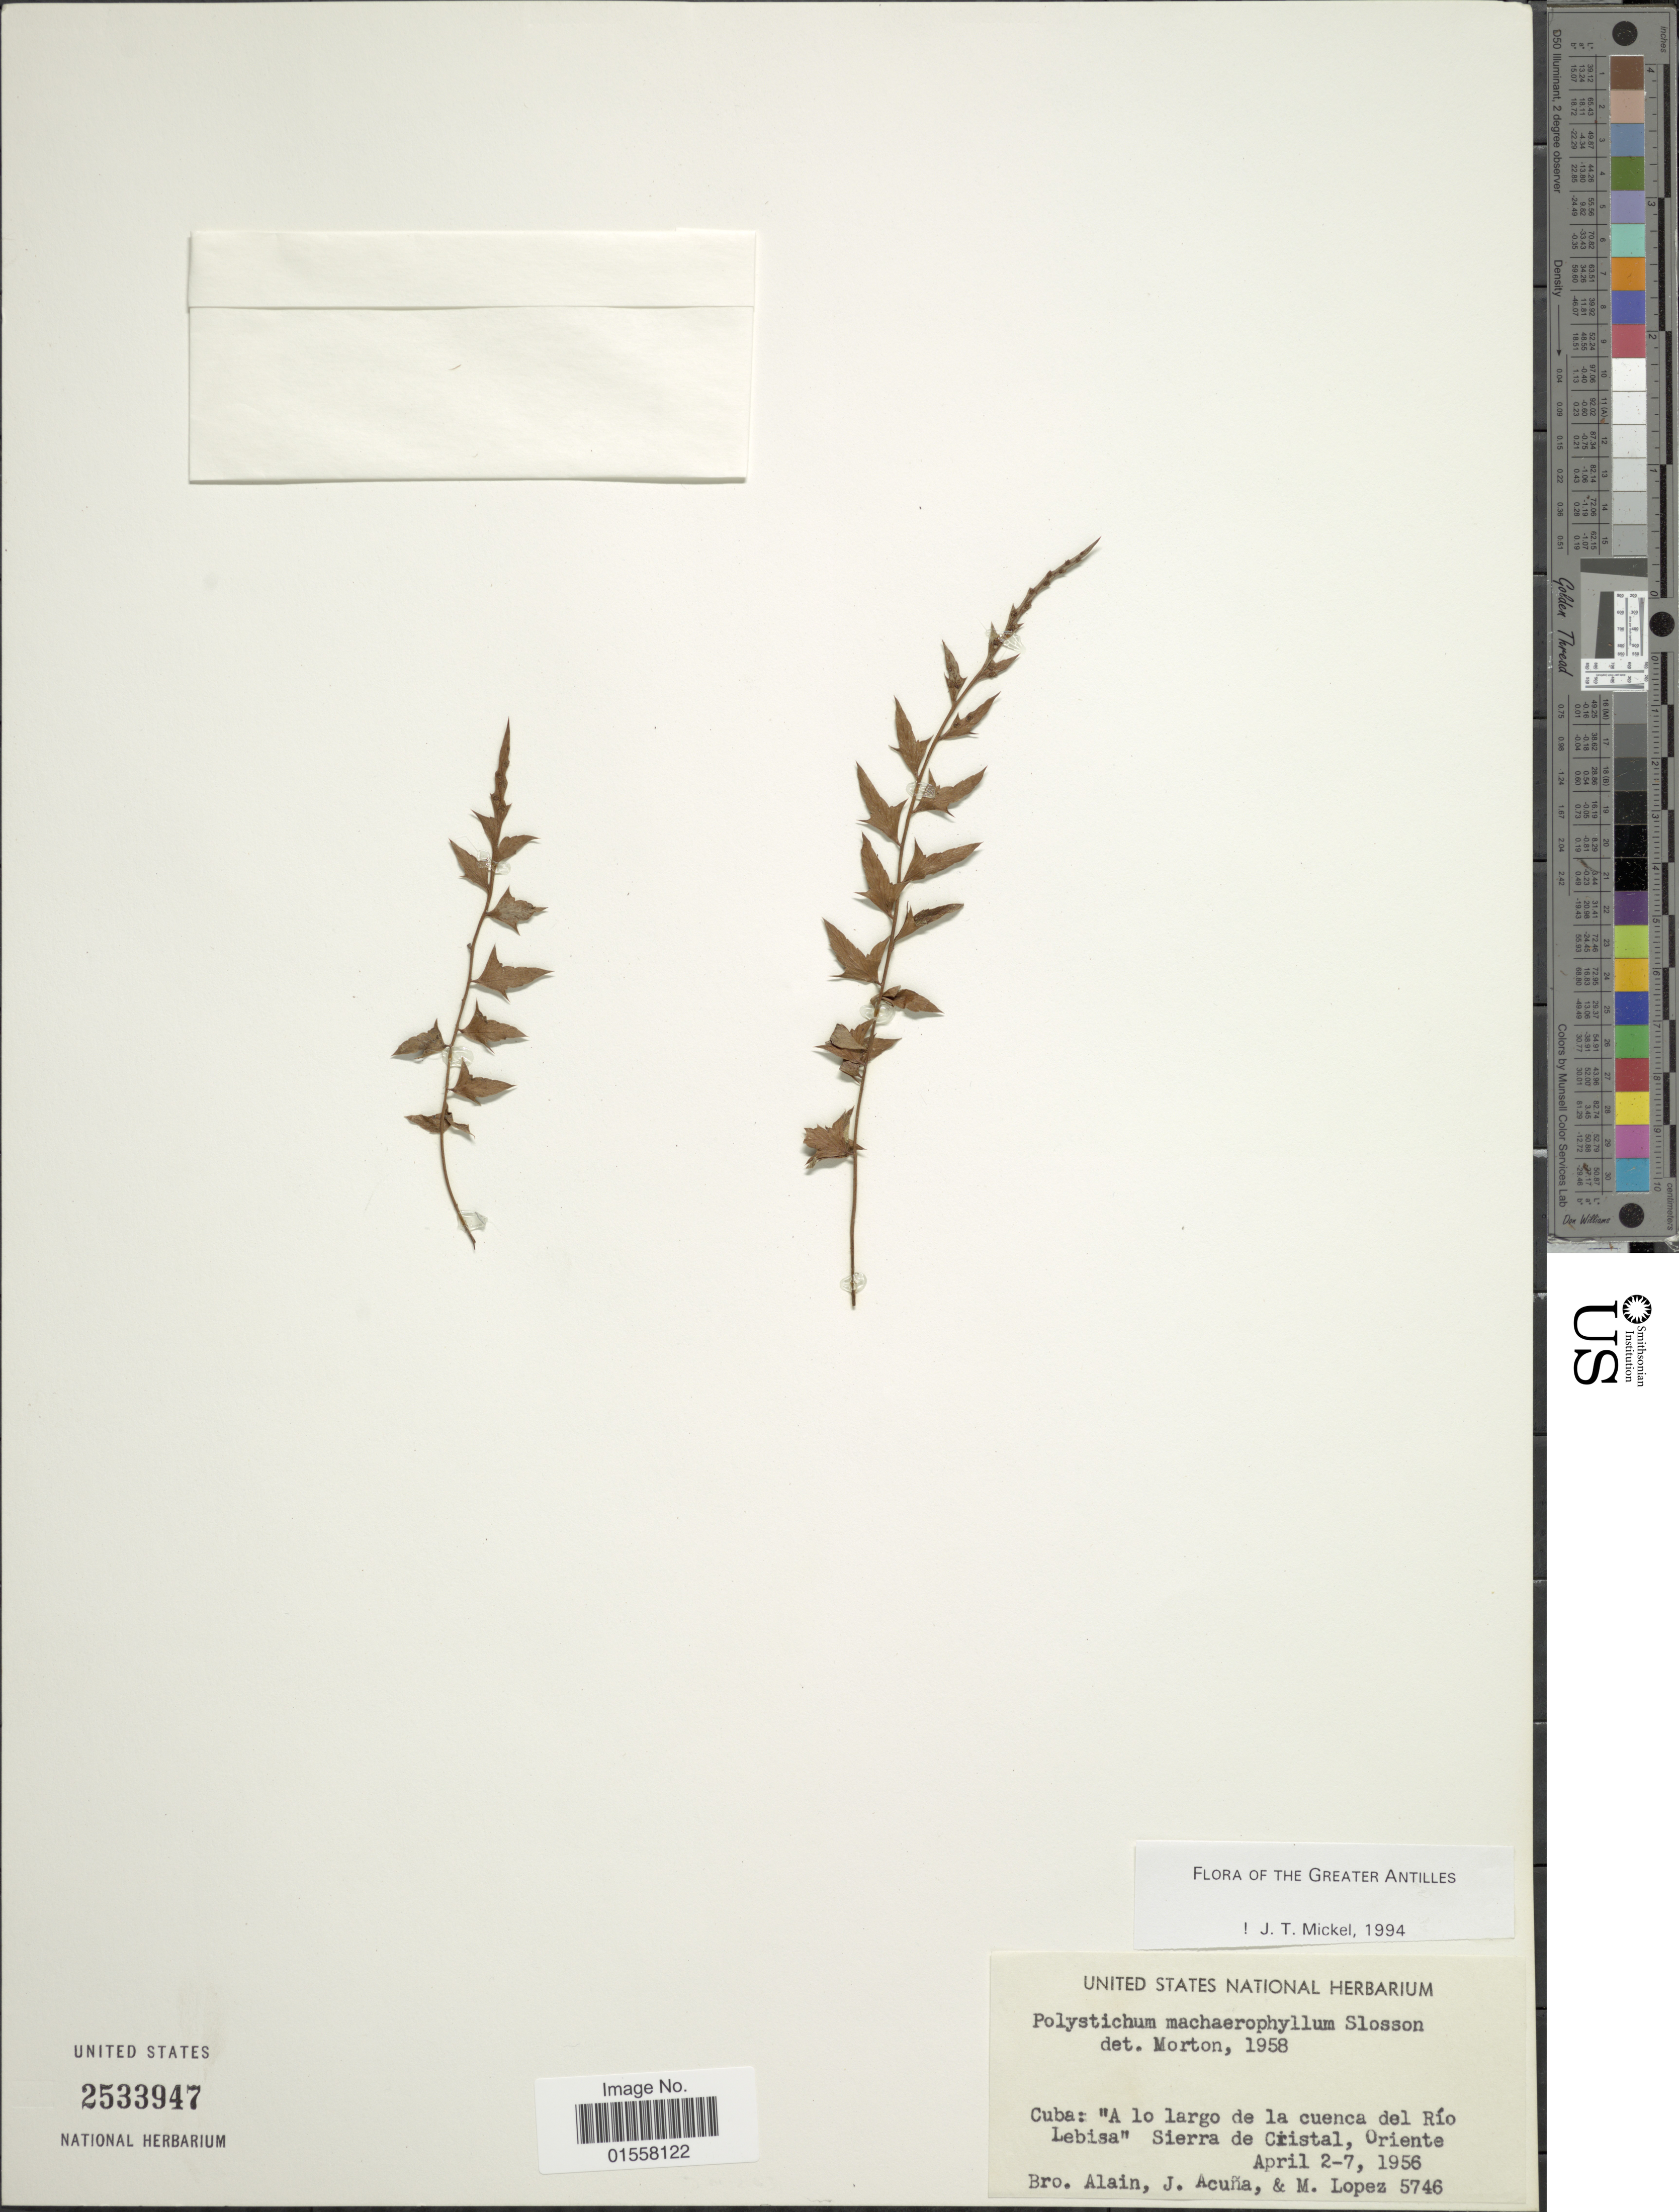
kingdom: Plantae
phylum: Tracheophyta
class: Polypodiopsida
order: Polypodiales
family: Dryopteridaceae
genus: Polystichum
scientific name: Polystichum machaerophyllum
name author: Sloss.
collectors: A. H. Liogier, J. Acuña & M. Lopez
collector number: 5746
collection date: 1956-04-02/1956-04-07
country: Cuba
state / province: Oriente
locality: Cuba: "A lo largo de la cuenca del Rio Lebisa"Sierra de Cristal, Oriente.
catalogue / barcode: US 2533947